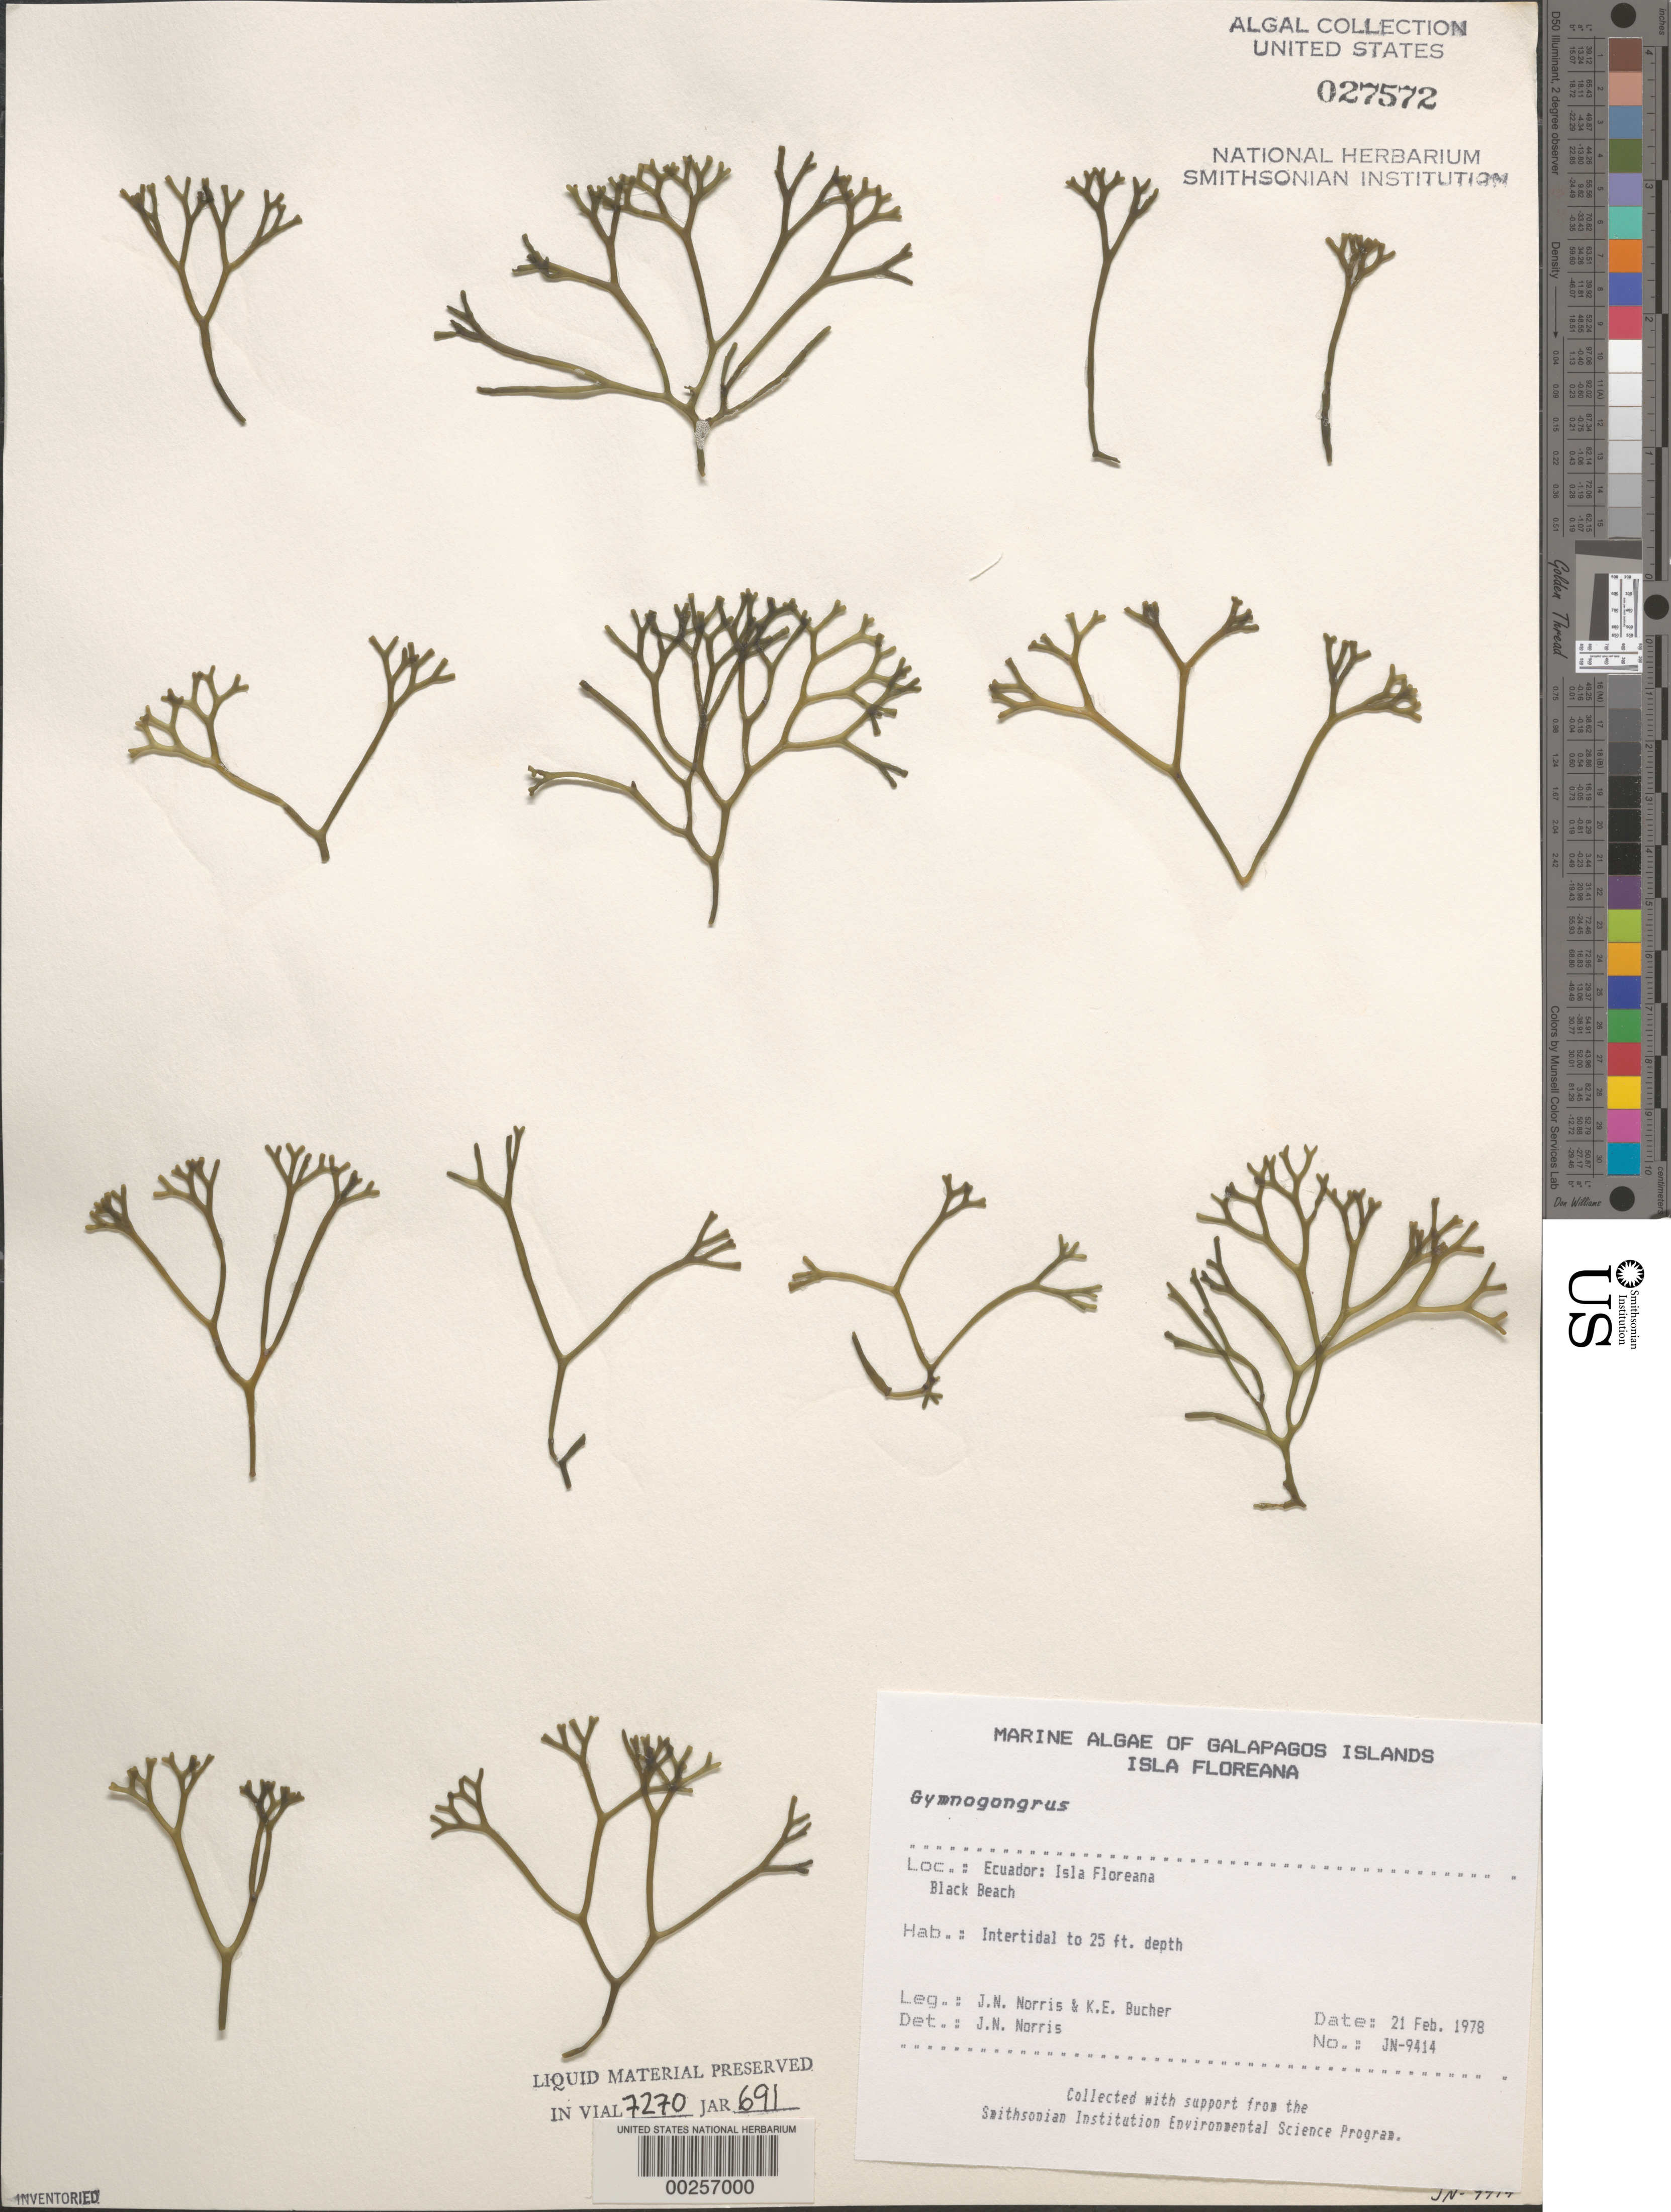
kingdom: Plantae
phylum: Rhodophyta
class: Florideophyceae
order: Gigartinales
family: Phyllophoraceae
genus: Gymnogongrus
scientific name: Gymnogongrus sp.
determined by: Norris, James N.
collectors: J. N. Norris & K. E. Bucher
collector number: JN-9414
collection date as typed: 21 Feb 1978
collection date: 1978-02-21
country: Ecuador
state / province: Colón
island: Floreana [Charles, Santa Maria]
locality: Black Beach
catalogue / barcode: US 27572